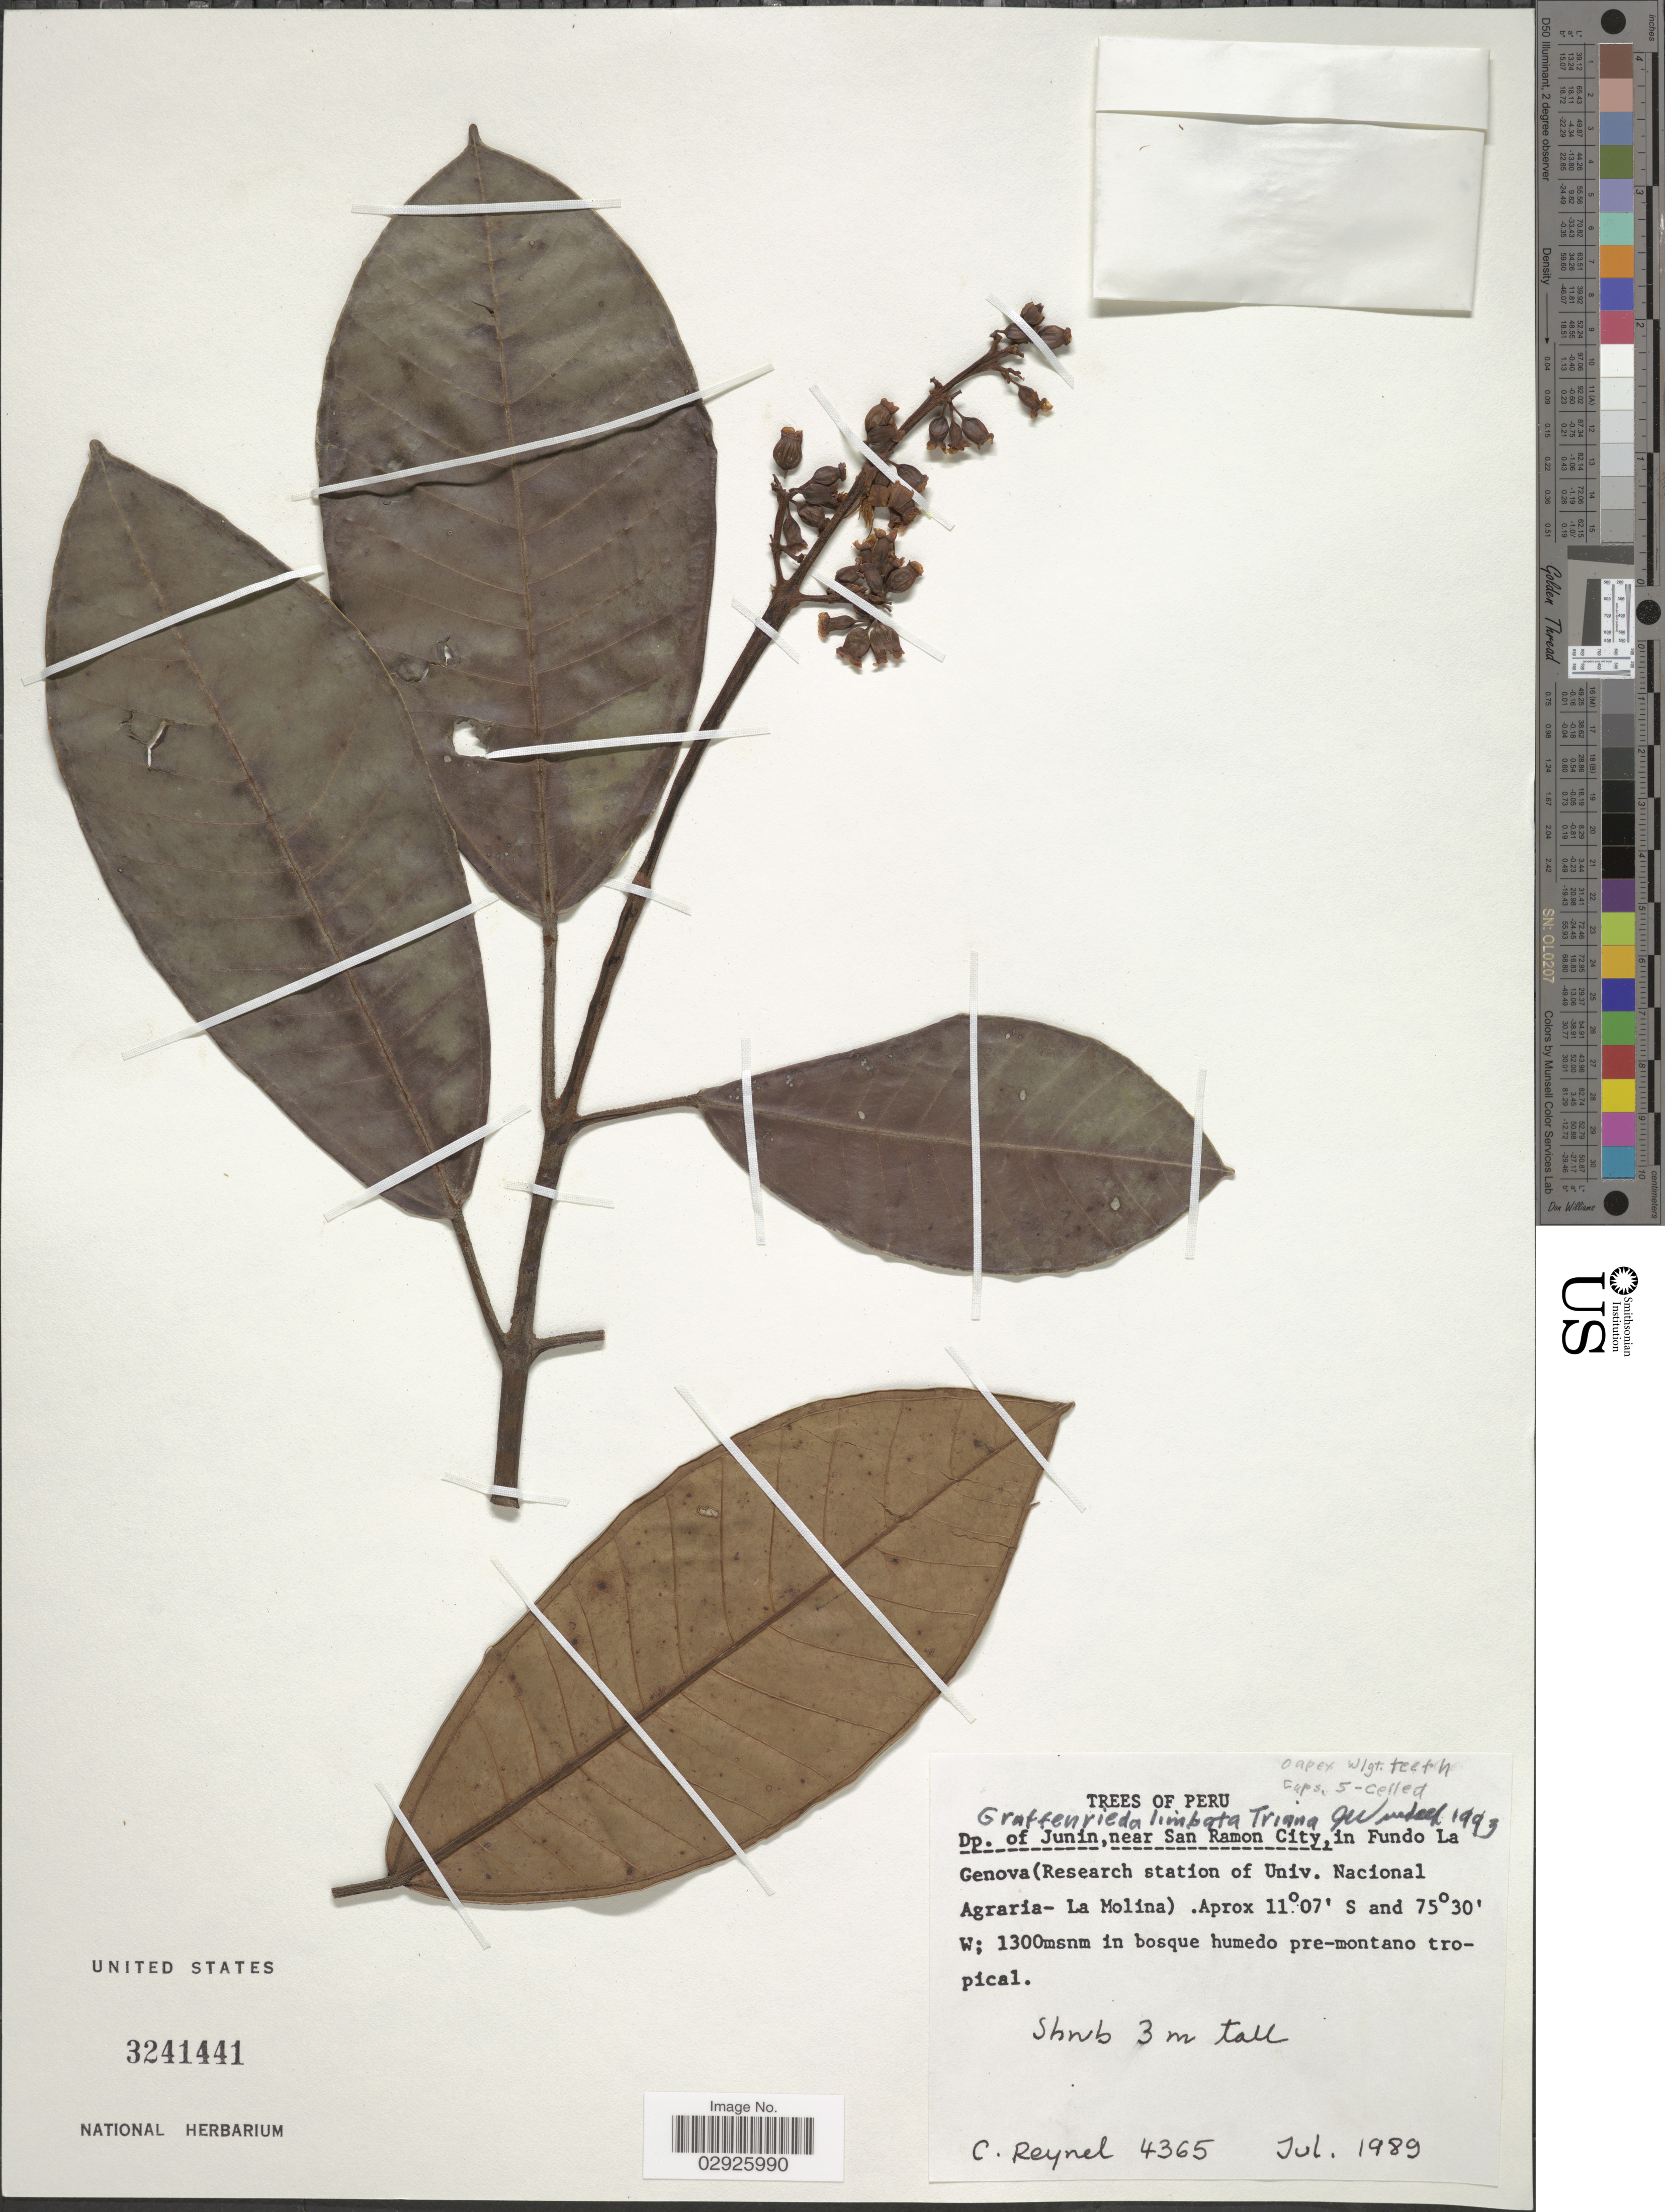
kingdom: Plantae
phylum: Tracheophyta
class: Magnoliopsida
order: Myrtales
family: Melastomataceae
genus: Graffenrieda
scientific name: Graffenrieda limbata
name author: Triana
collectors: C. Reynel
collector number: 4365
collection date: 1989-07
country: Peru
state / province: Junín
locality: Dp. of Junin, near San Ramon City, in Fundo La Genova (Research station of Univ. Nacional Agraria - La Molina).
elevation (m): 1300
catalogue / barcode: US 3241441